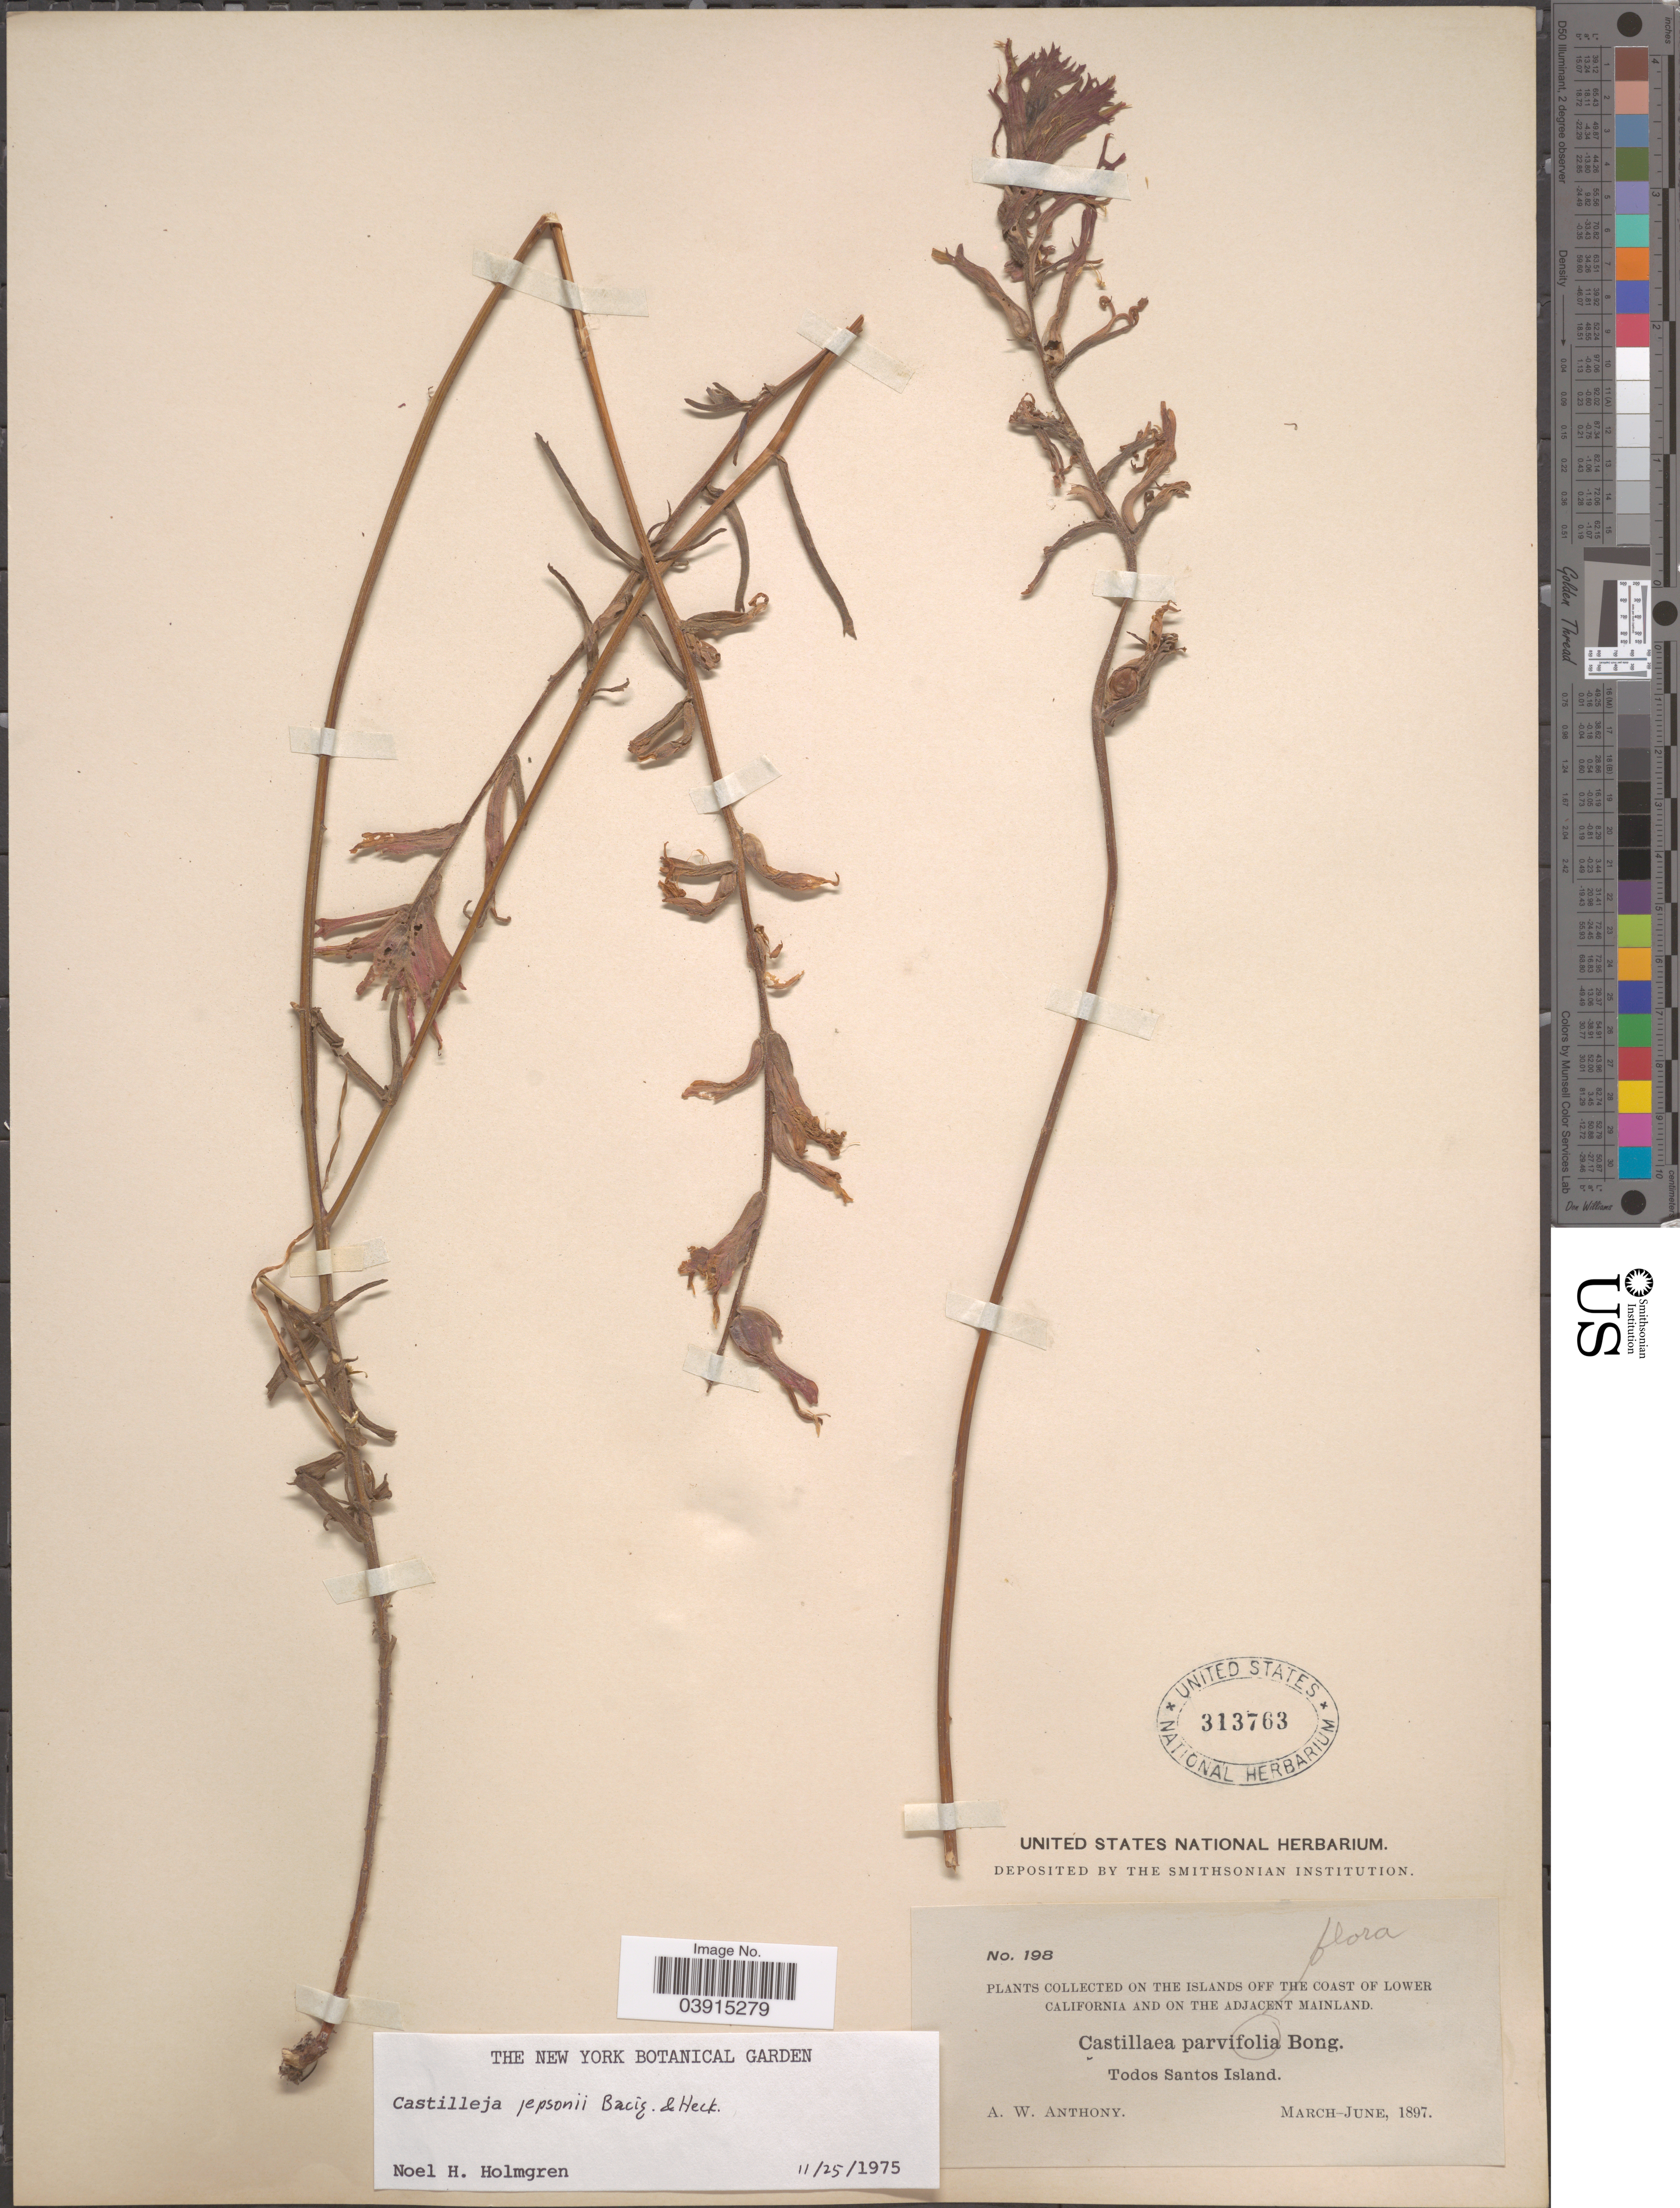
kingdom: Plantae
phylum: Tracheophyta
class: Magnoliopsida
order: Lamiales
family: Orobanchaceae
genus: Castilleja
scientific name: Castilleja jepsonii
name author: Bacig. & Heckard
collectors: A. W. Anthony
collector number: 198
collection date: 1897-03/1897-06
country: Mexico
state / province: Baja California Norte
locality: On the Islands off the Coast of Lower California and on the Adjacent Mainland. Todos Santos Island.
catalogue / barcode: US 313763